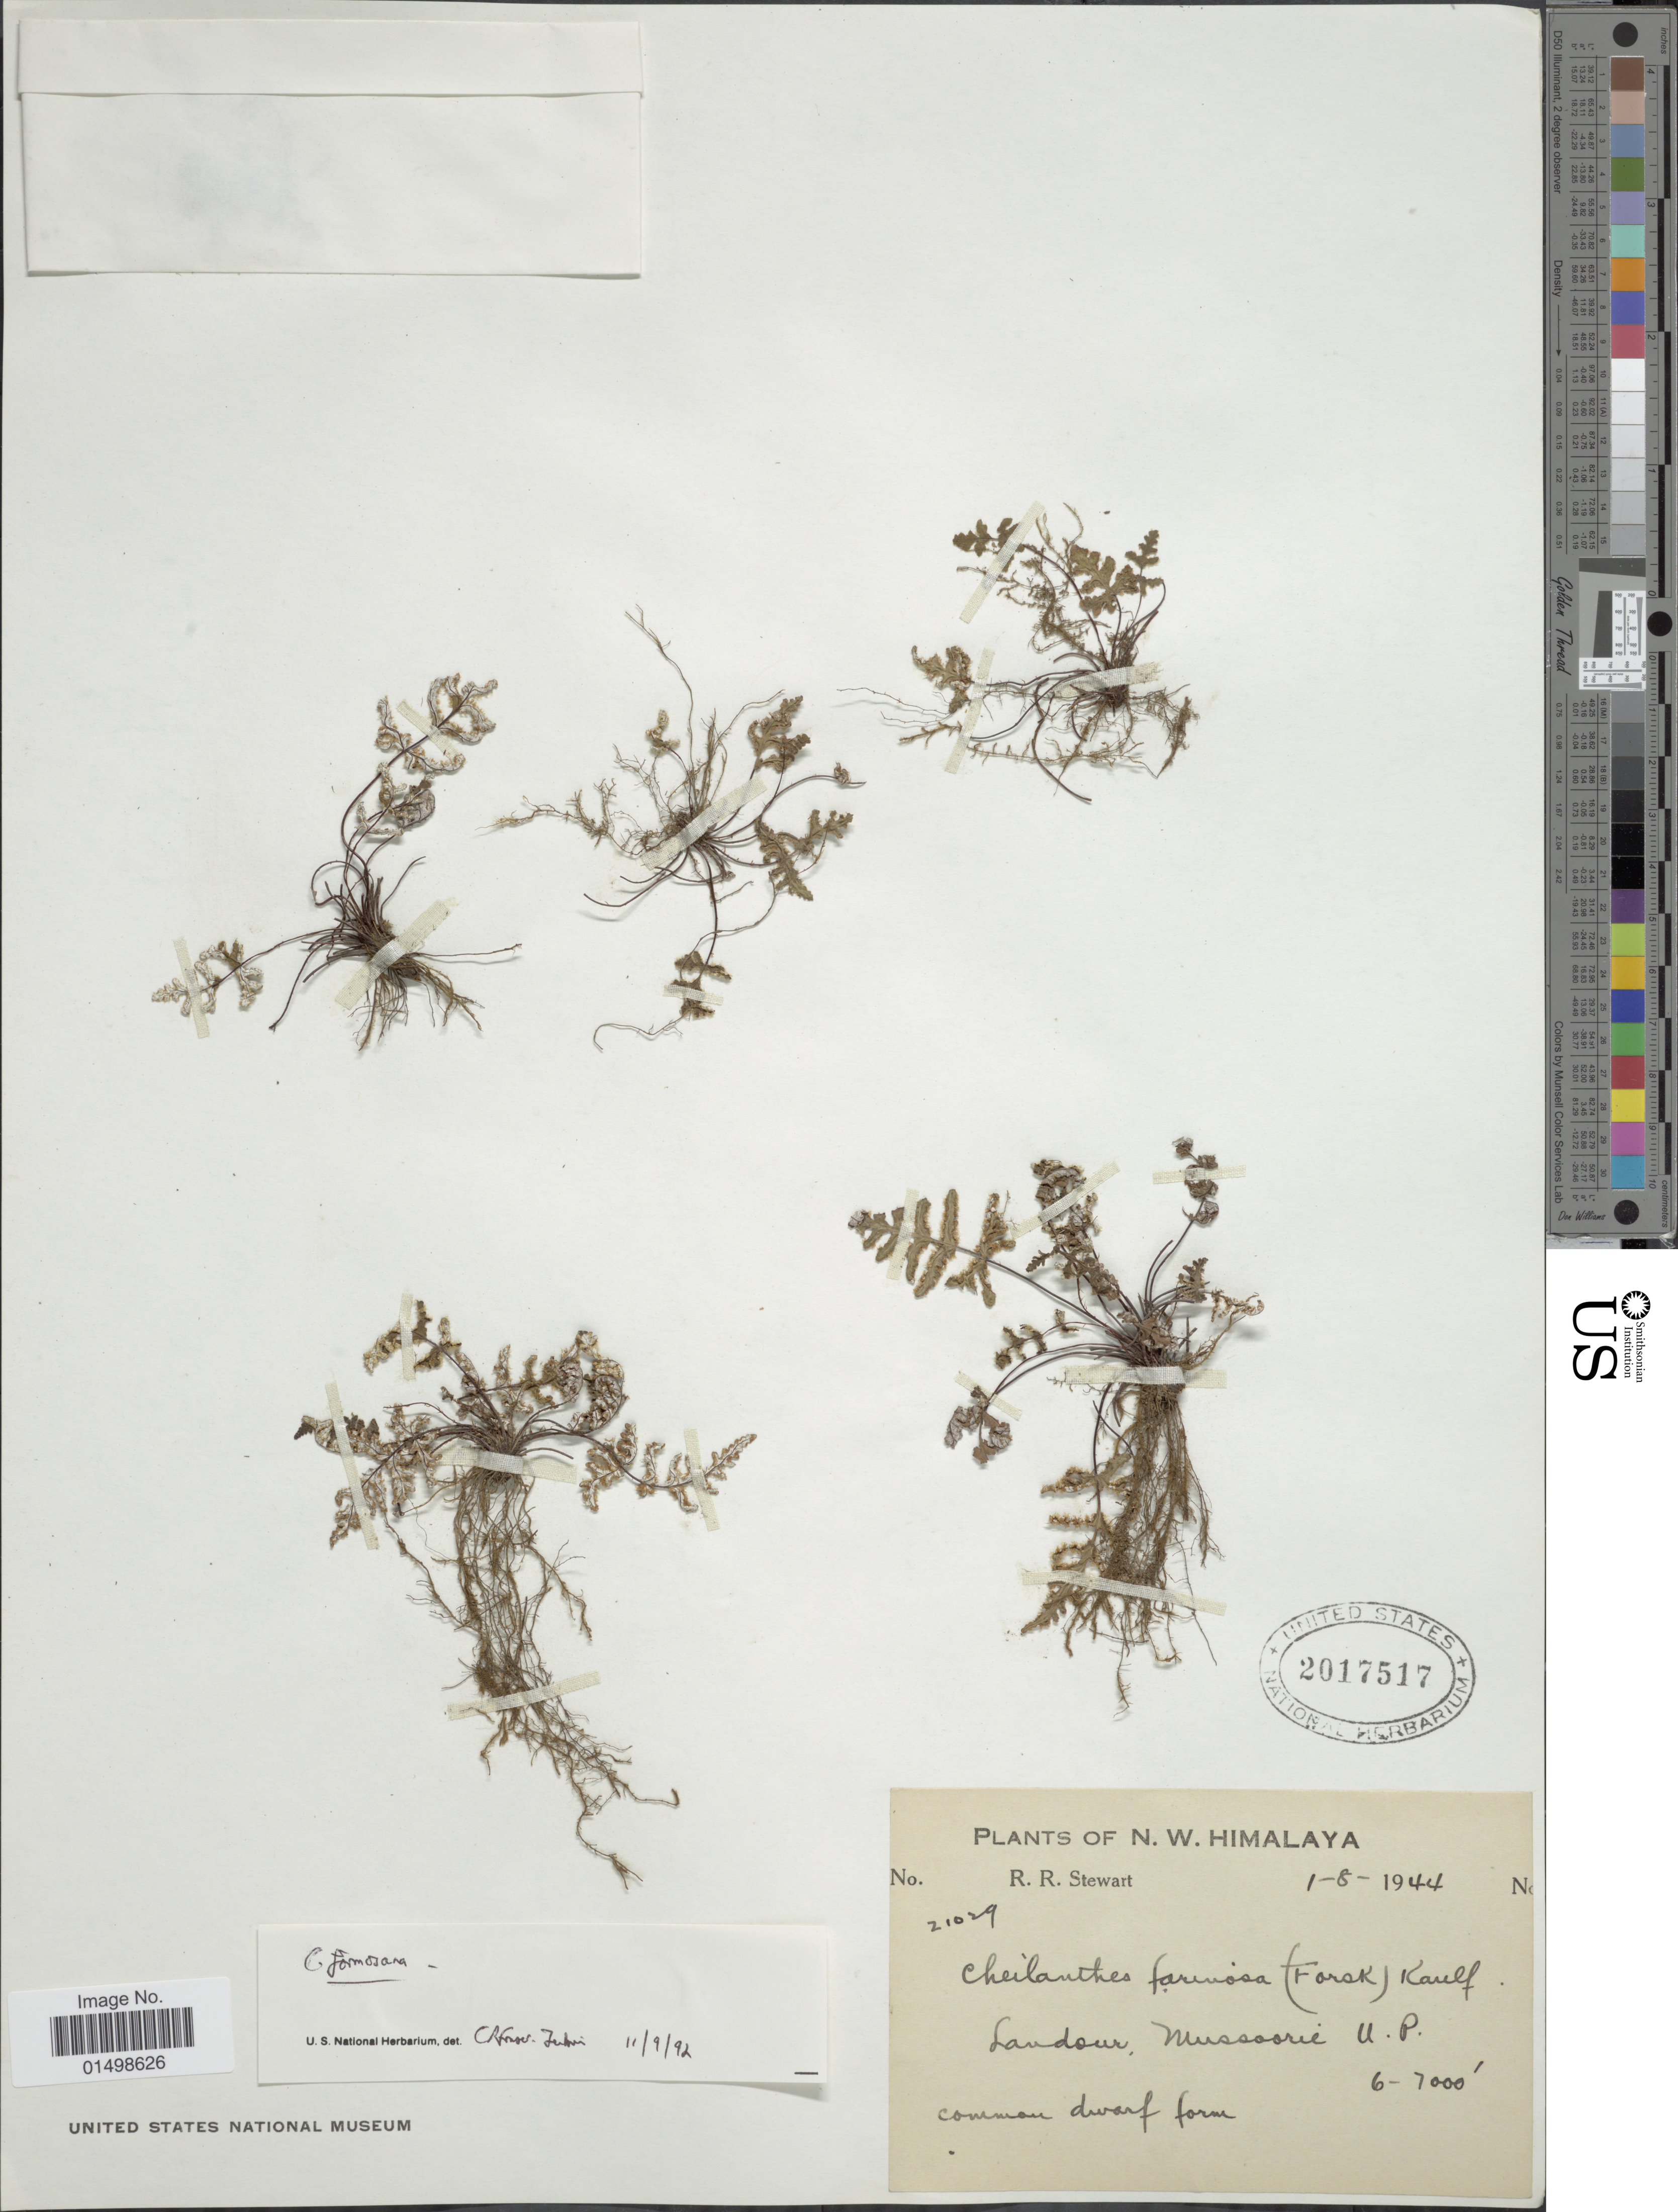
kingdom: Plantae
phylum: Tracheophyta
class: Polypodiopsida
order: Polypodiales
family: Pteridaceae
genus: Aleuritopteris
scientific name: Aleuritopteris subrufa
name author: (Baker) Ching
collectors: R. R. Stewart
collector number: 21029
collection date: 1944-08-01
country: India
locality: N.W. Himalaya, Landour Mussoorie U.P.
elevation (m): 1829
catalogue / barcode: US 2017517